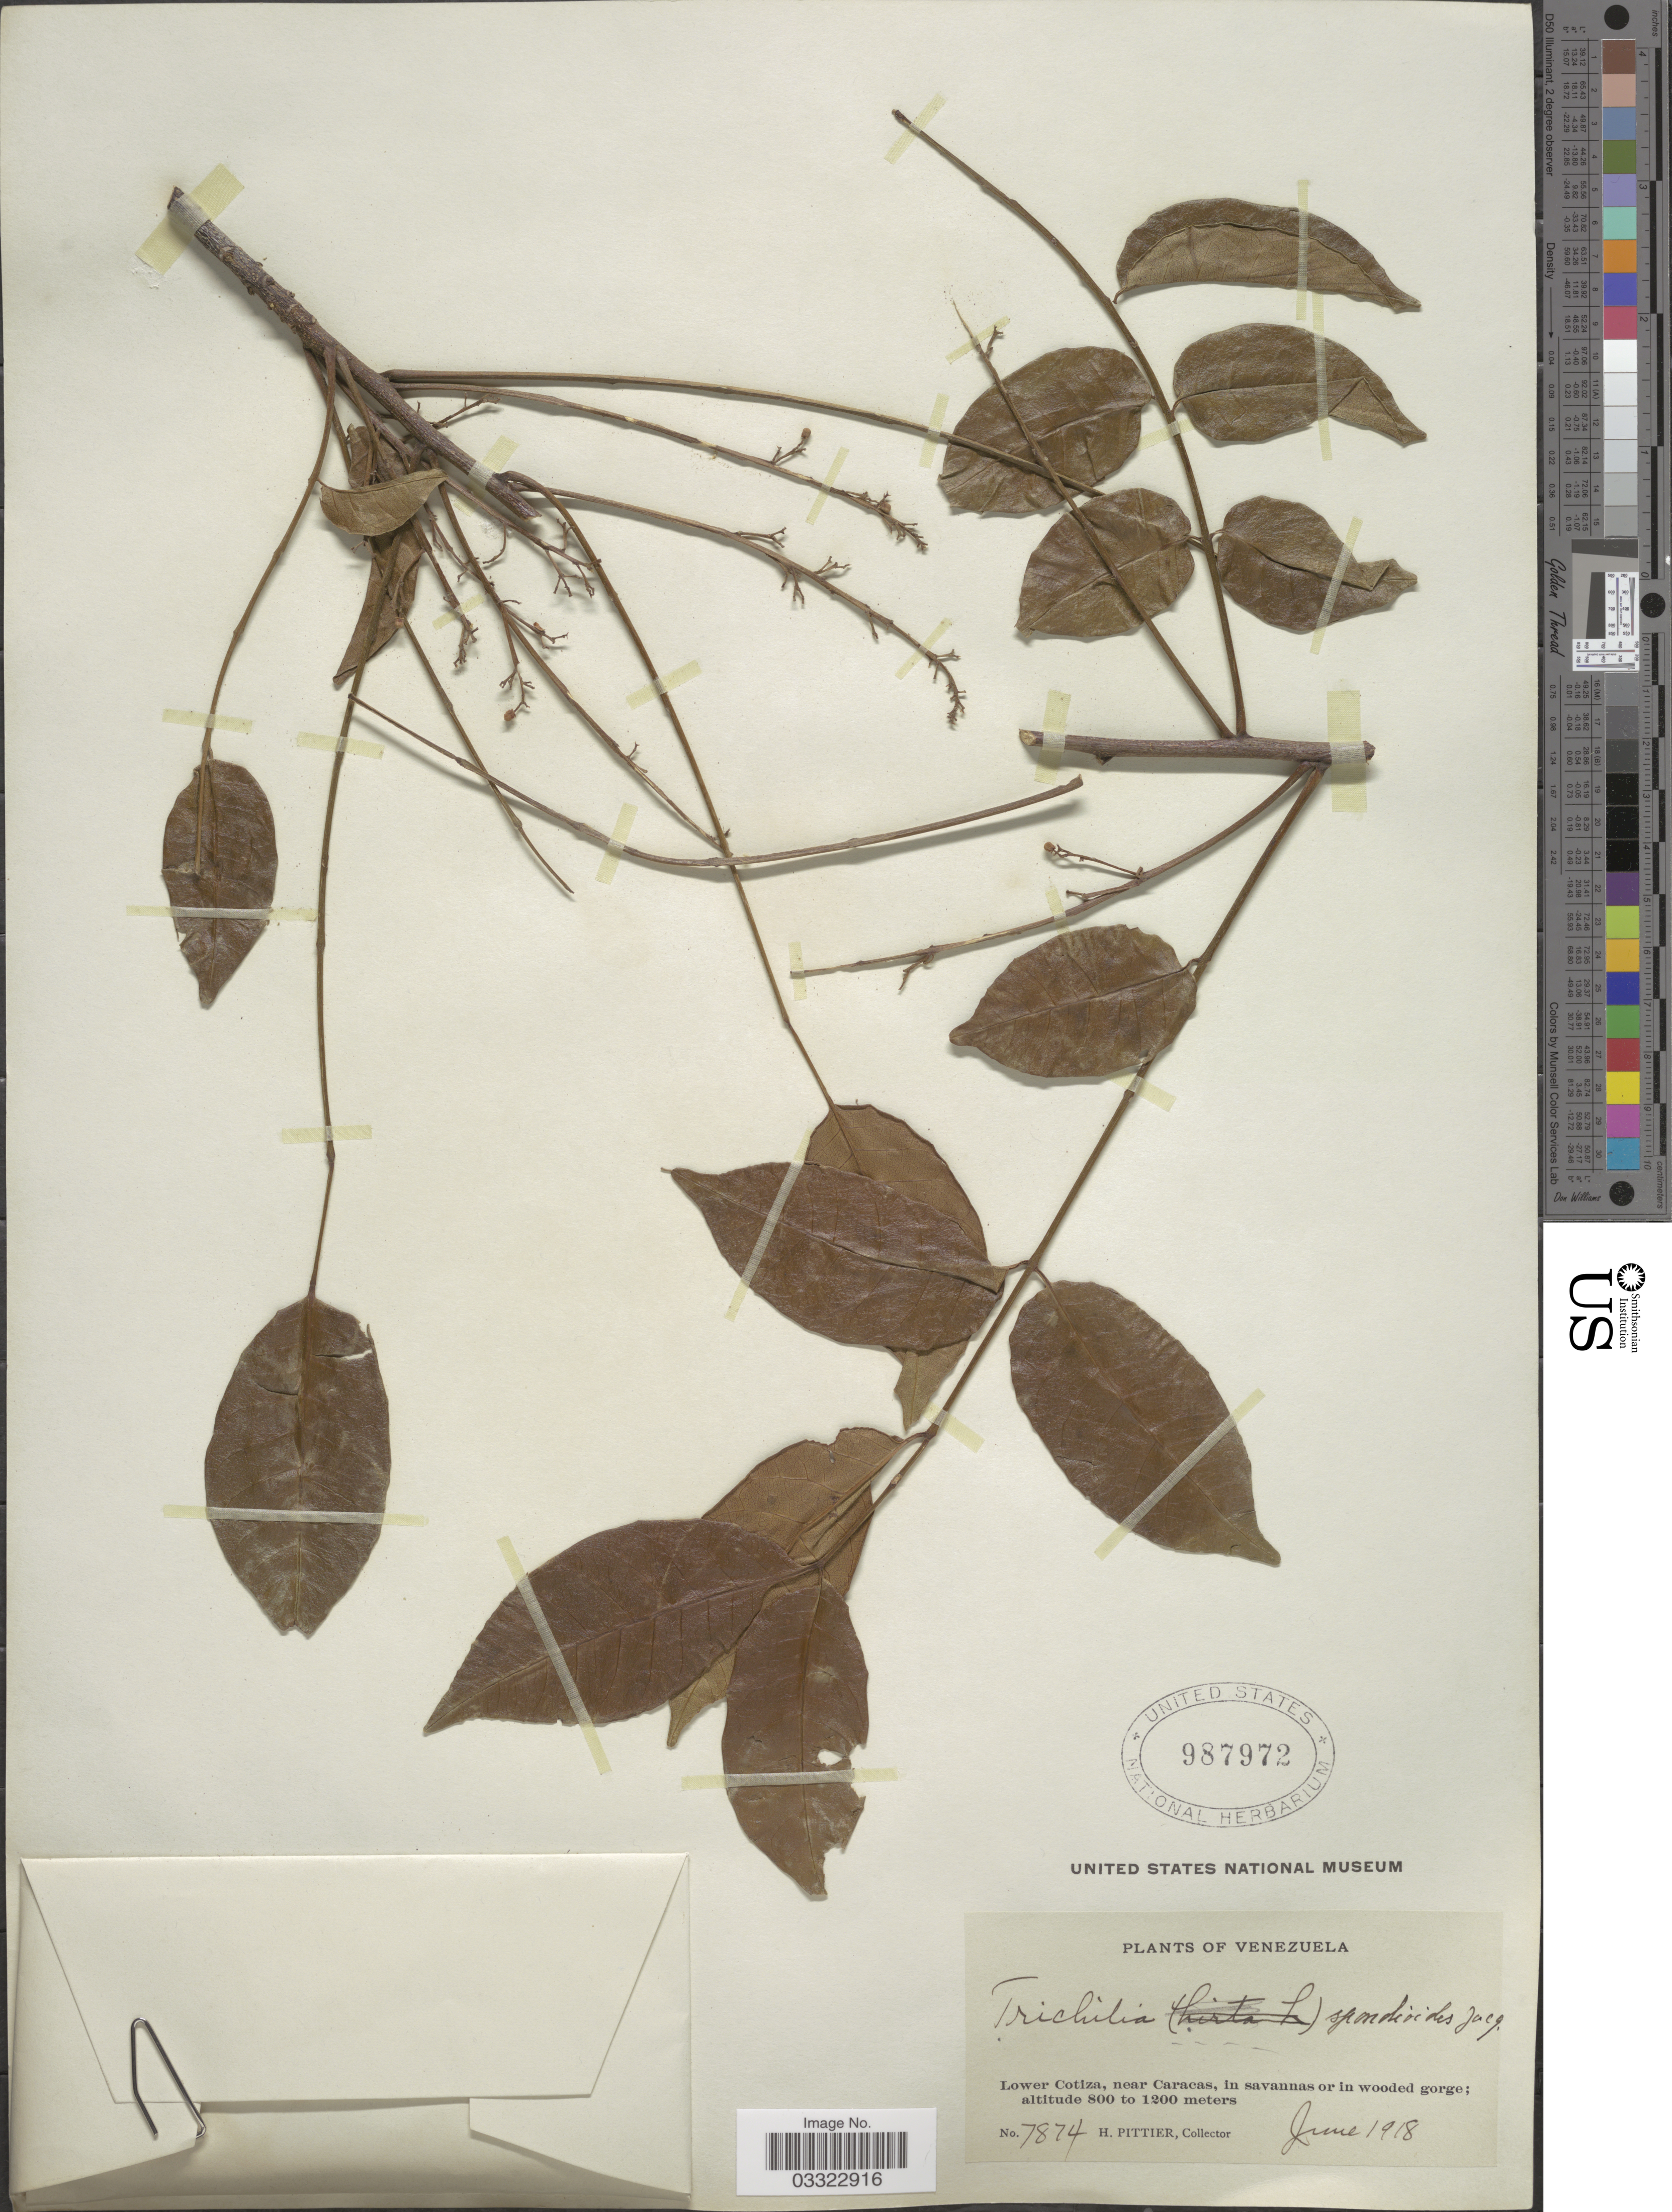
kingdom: Plantae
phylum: Tracheophyta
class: Magnoliopsida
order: Sapindales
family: Meliaceae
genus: Trichilia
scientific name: Trichilia hirta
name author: L.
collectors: H. F. Pittier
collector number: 7874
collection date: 1918-06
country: Venezuela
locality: Lower Cotiza, near Caracas.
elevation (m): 800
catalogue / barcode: US 987972